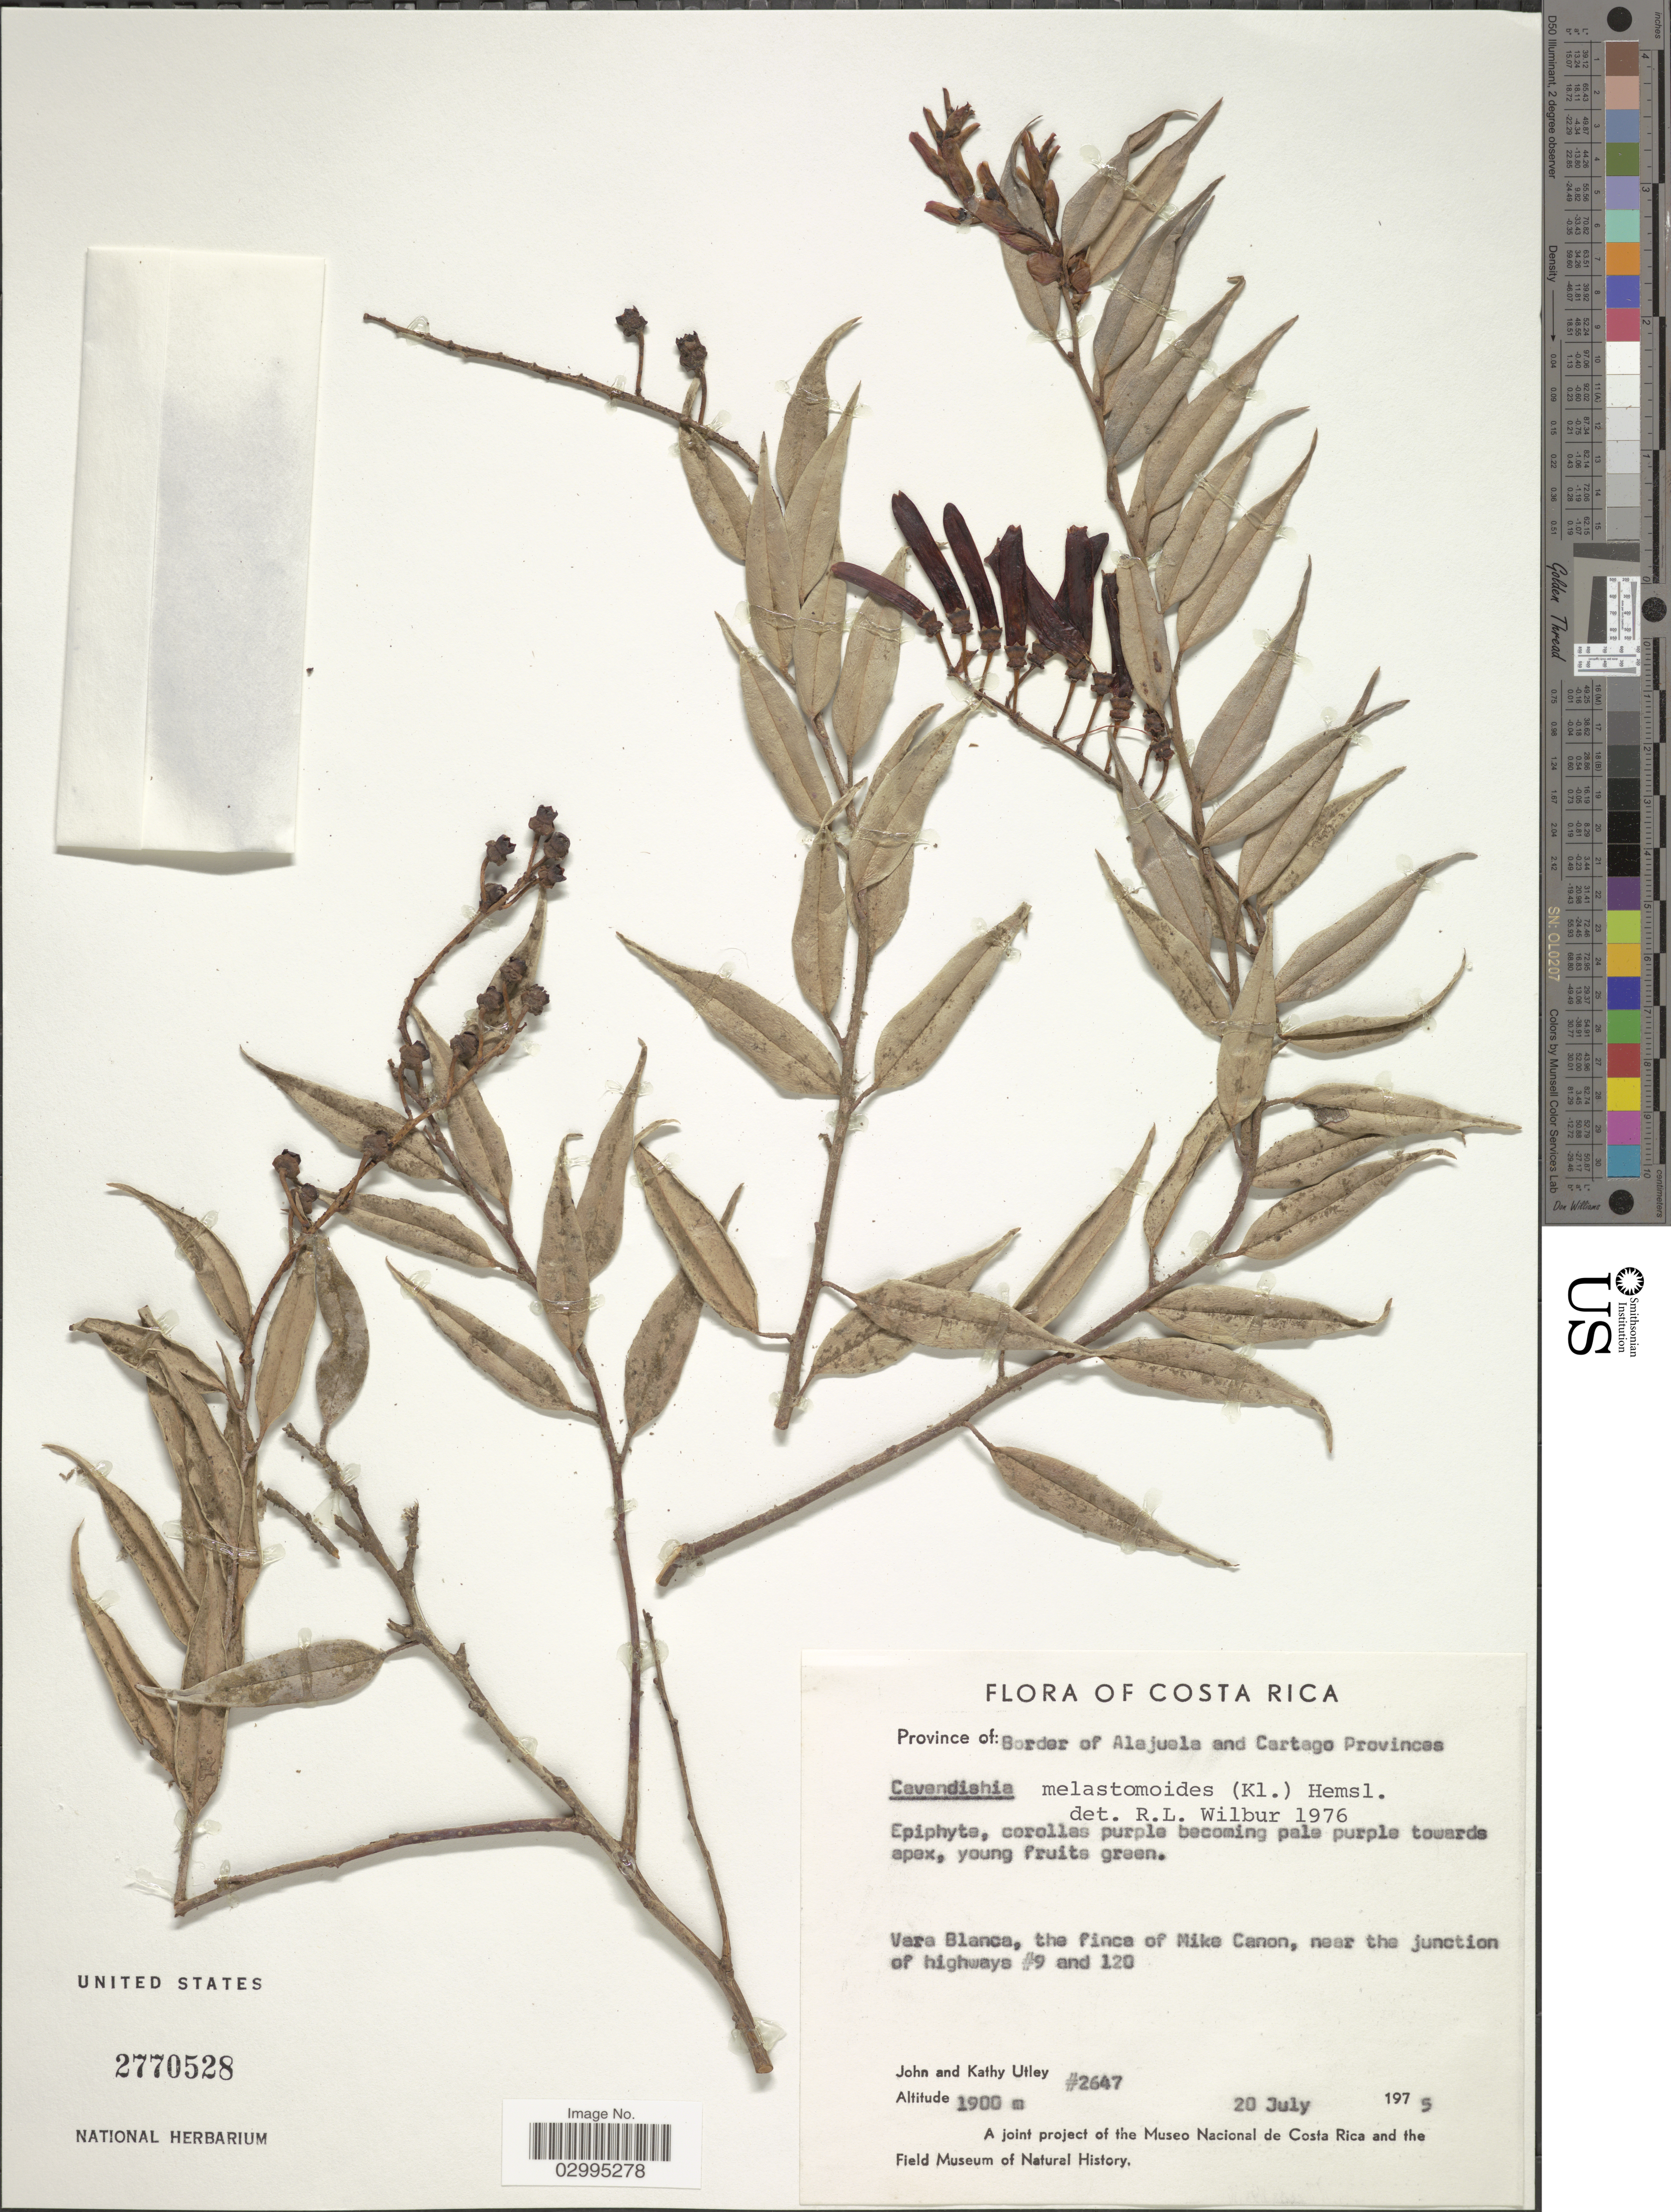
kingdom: Plantae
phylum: Tracheophyta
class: Magnoliopsida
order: Ericales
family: Ericaceae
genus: Cavendishia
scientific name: Cavendishia melastomoides var. melastomoides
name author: (Klotzsch) Hemsl.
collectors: J. F. Utley & K. Burt-Utley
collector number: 2647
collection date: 1975-07-20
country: Costa Rica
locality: Border of Alajuela and Cartago Provinces. Vara Blanca, the finca of Mike Canon, near the junction of highways #9 and 120.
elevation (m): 1900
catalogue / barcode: US 2770528